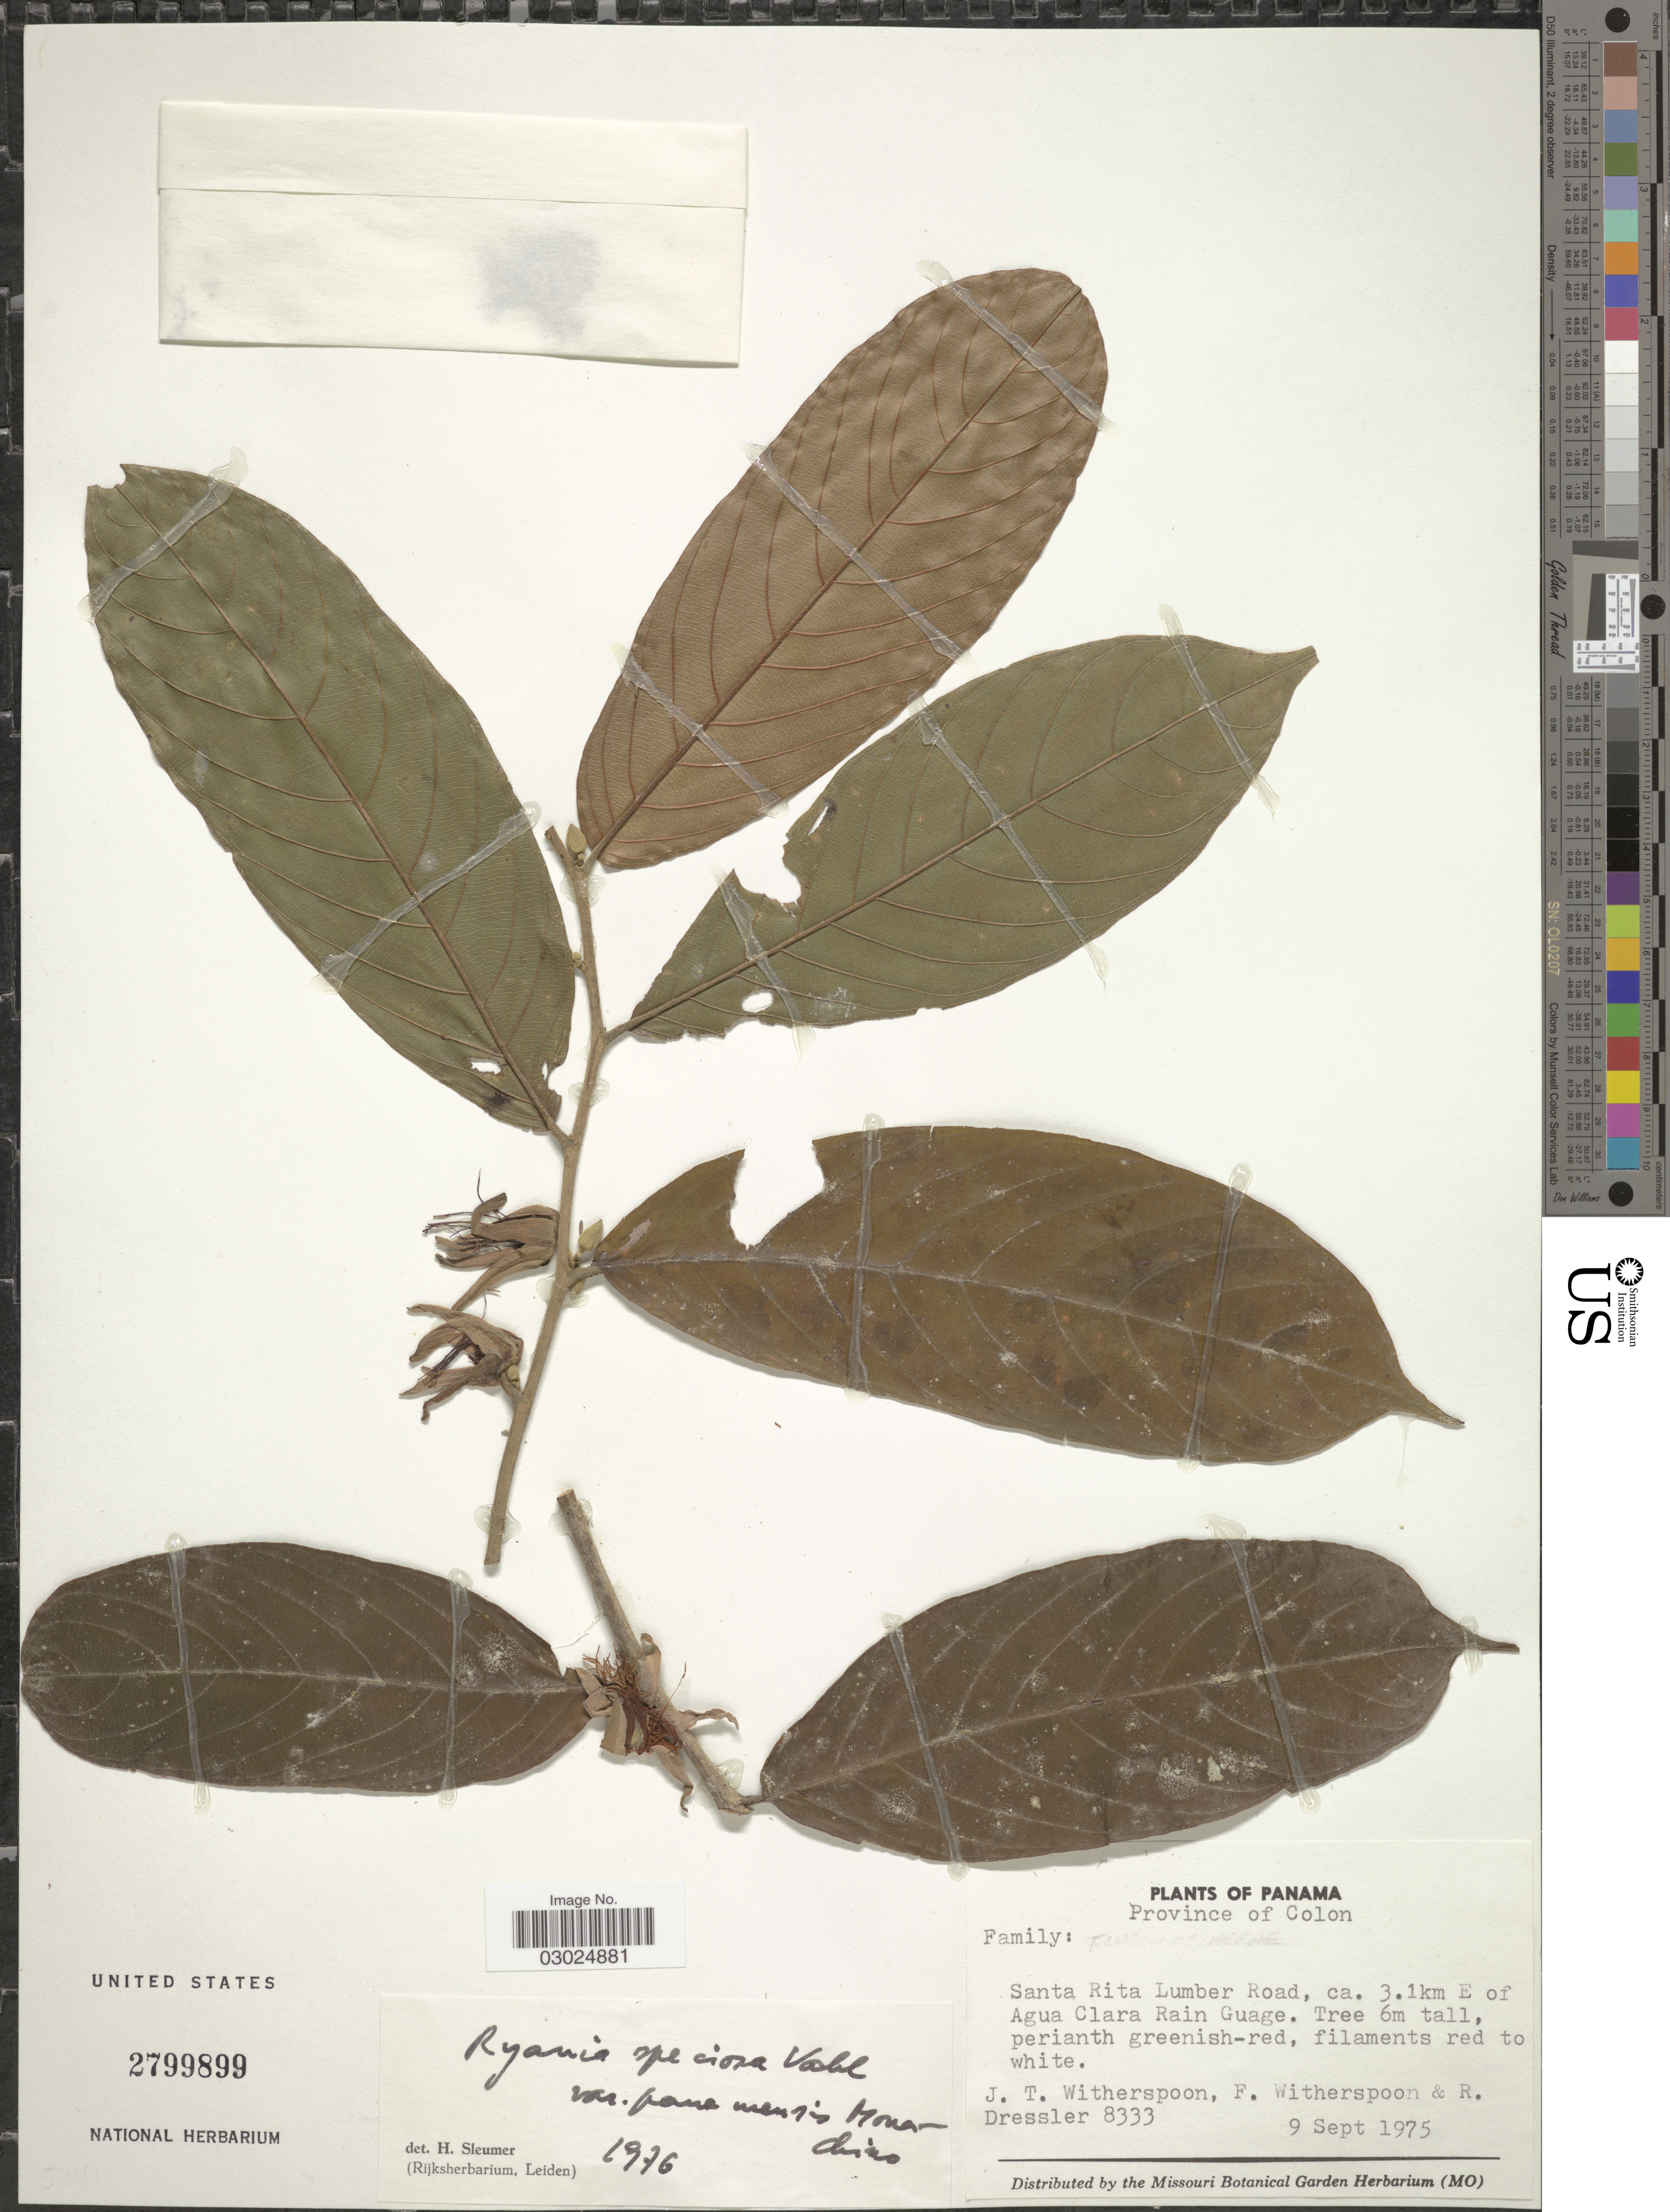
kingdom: Plantae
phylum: Tracheophyta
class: Magnoliopsida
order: Malpighiales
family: Salicaceae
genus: Ryania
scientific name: Ryania speciosa var. panamensis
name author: Monach.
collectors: J. Witherspoon, F. Witherspoon & R. Dressler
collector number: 8333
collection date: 1975-09-09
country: Panama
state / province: Colón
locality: Province of Colon. Santa Rita Lumber Road, ca. 3.1km E of Agua Clara Rain Guage.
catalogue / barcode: US 2799899